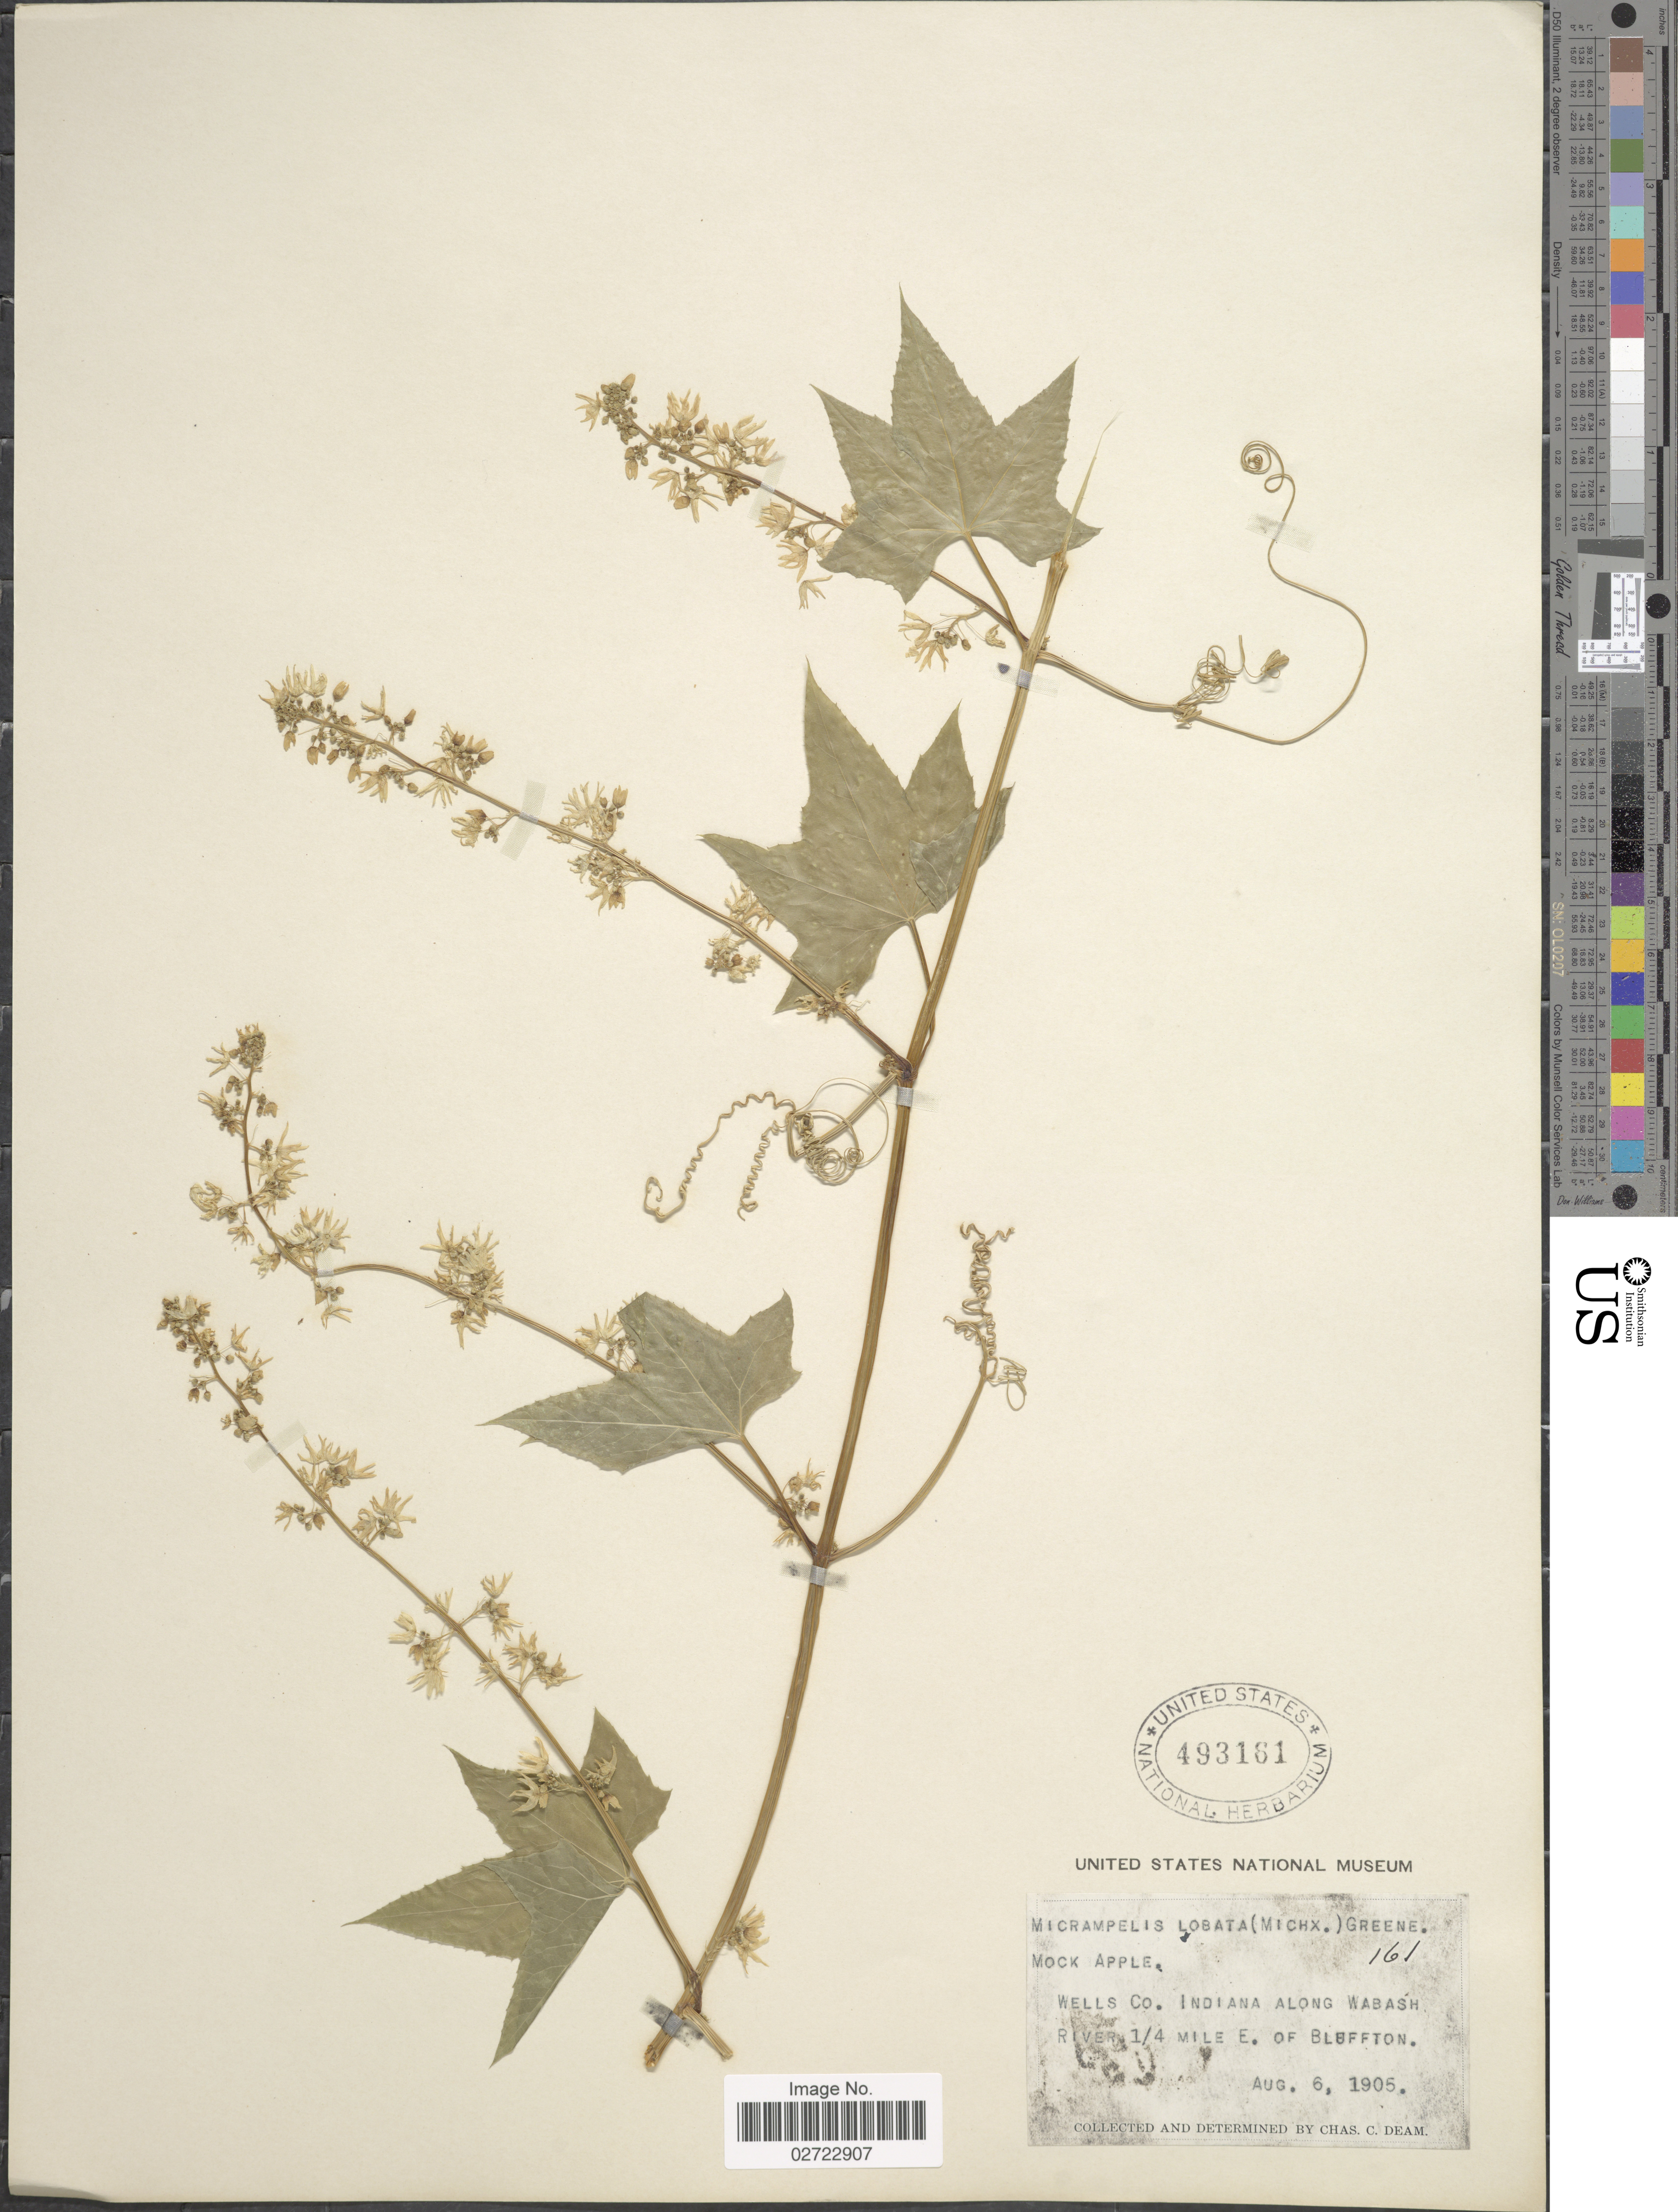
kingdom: Plantae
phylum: Tracheophyta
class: Magnoliopsida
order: Cucurbitales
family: Cucurbitaceae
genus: Echinocystis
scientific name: Echinocystis lobata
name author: (Michx.) Torr. & A. Gray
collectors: C. C. Deam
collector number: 161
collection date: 1905-08-06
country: United States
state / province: Indiana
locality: Mock Apple, Wells Co. Indiana along Wabash River 1/4 mile E. of Bluffton.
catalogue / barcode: US 493161